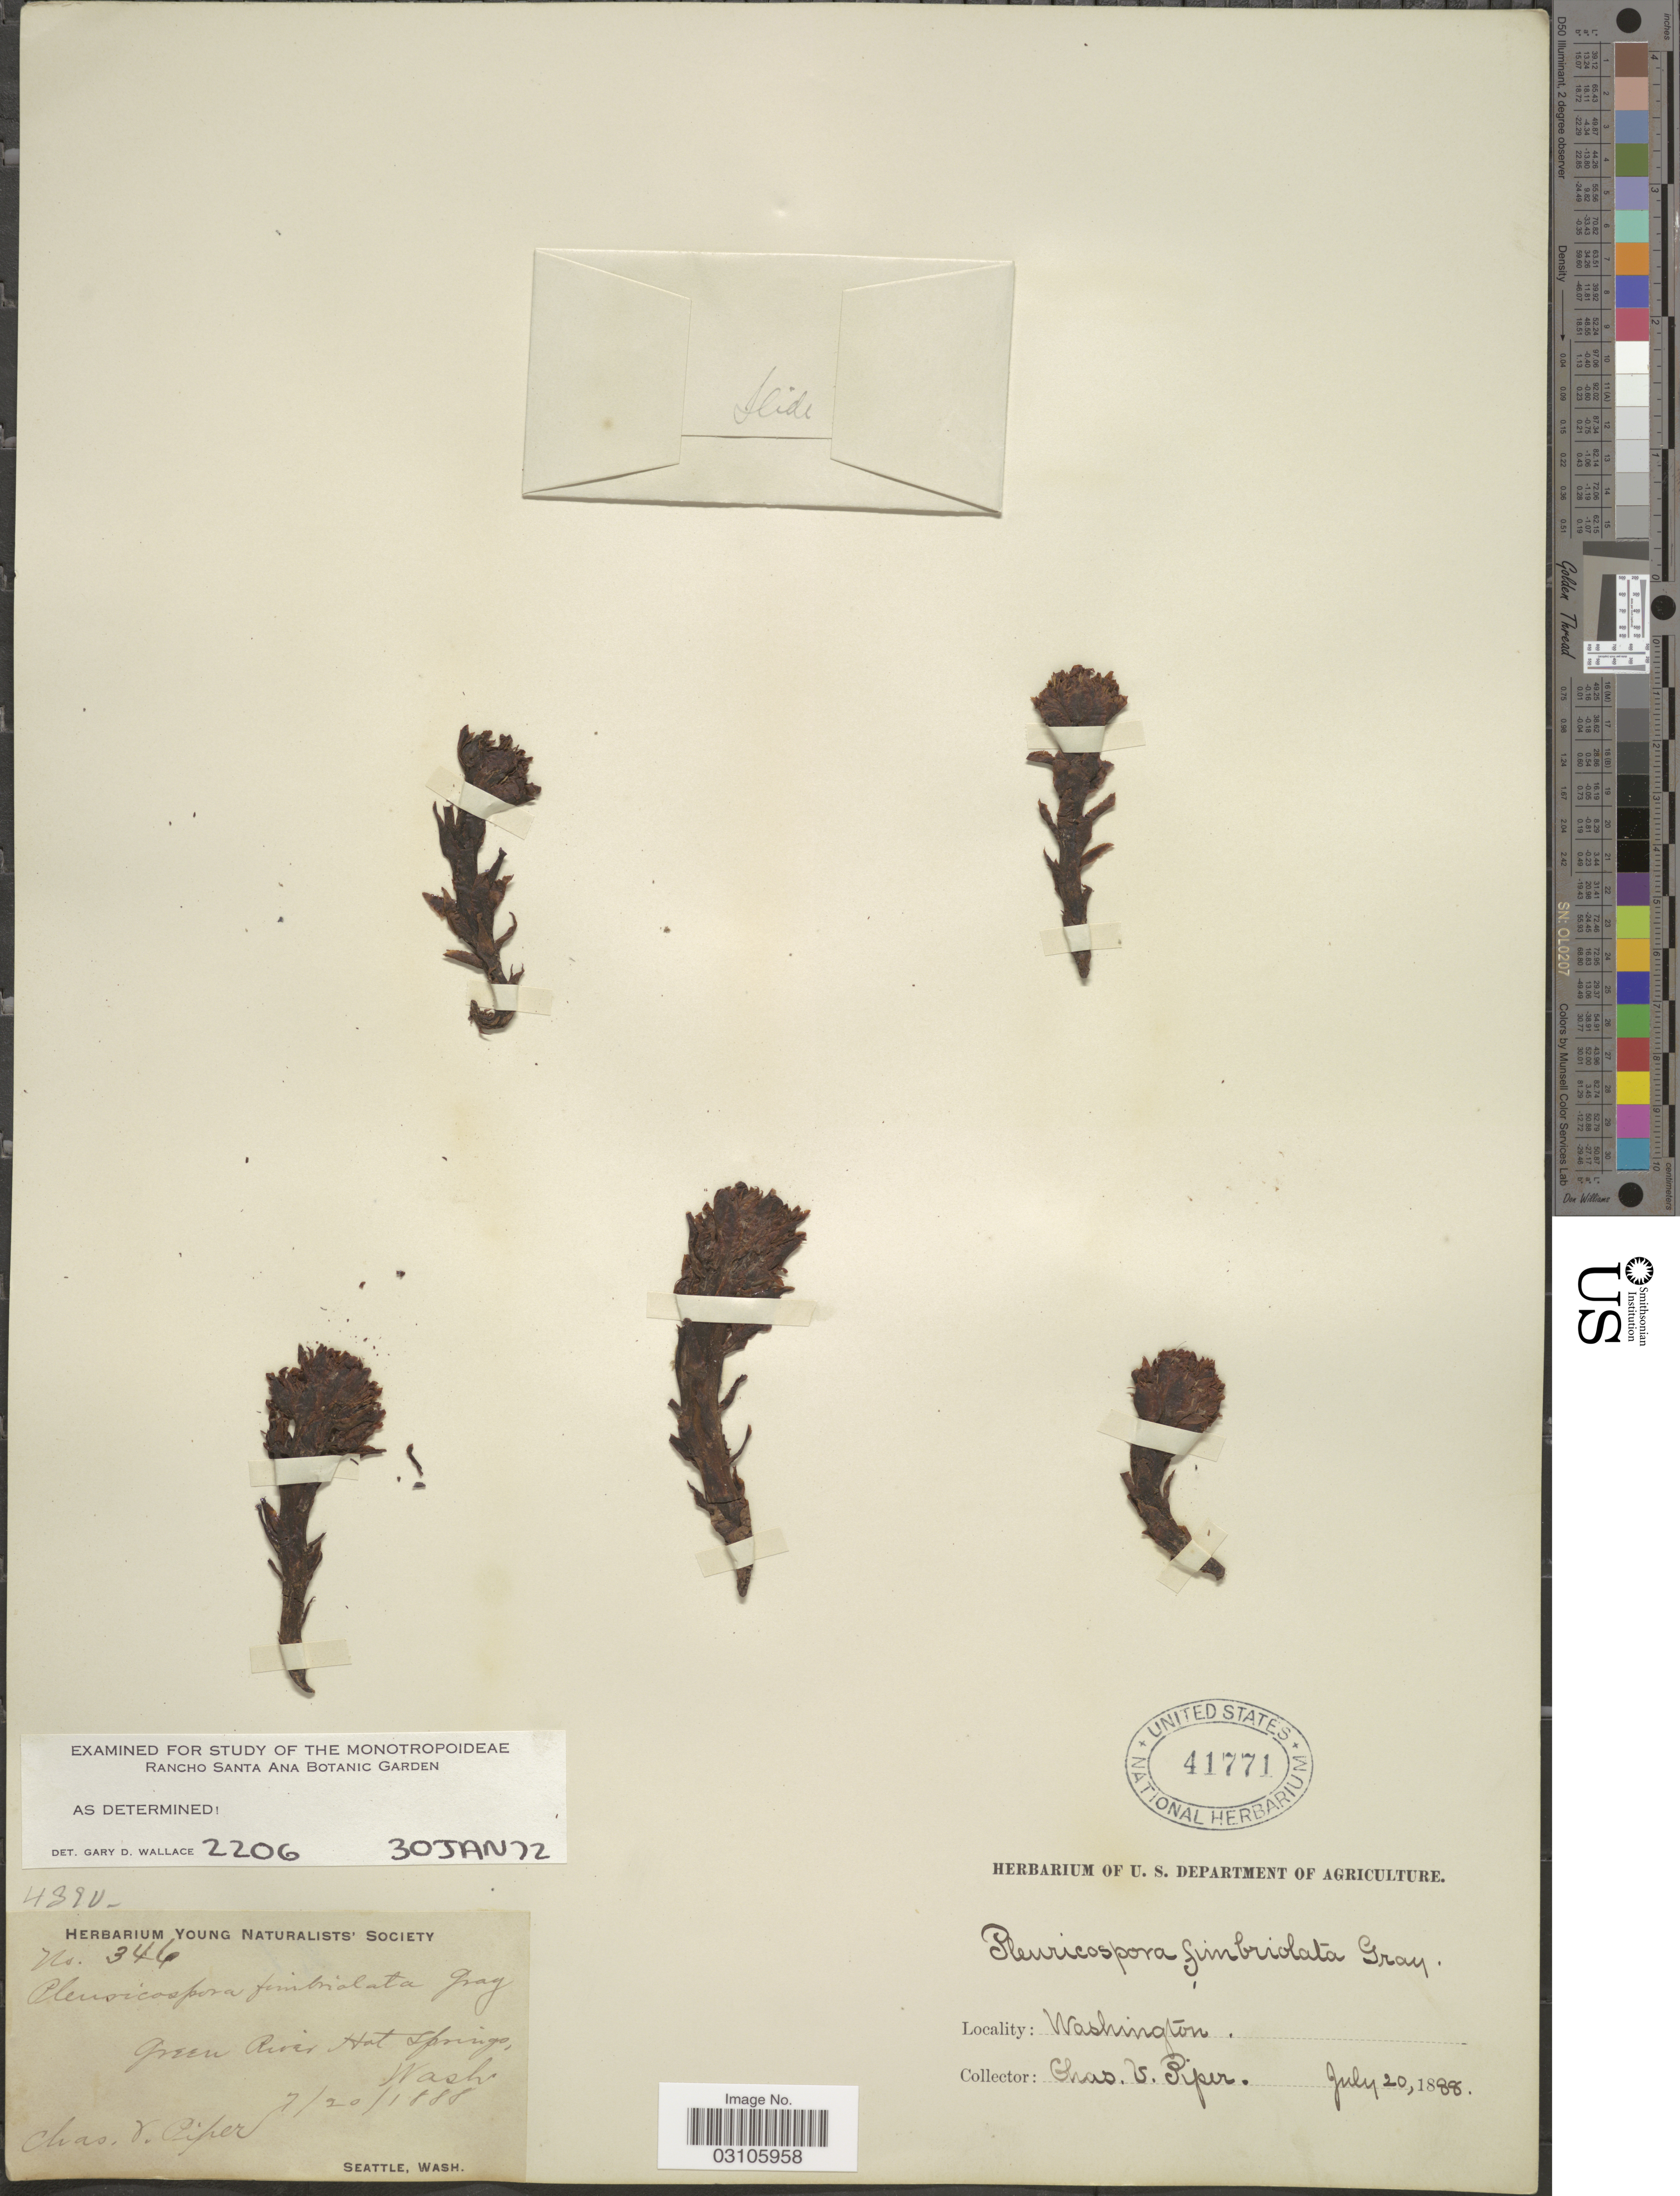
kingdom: Plantae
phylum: Tracheophyta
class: Magnoliopsida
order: Ericales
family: Ericaceae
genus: Pleuricospora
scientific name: Pleuricospora sp.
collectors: C. V. Piper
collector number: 346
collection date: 1888-07-20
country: United States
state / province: Washington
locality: Green River Hot Springs, Wash.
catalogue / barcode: US 41771